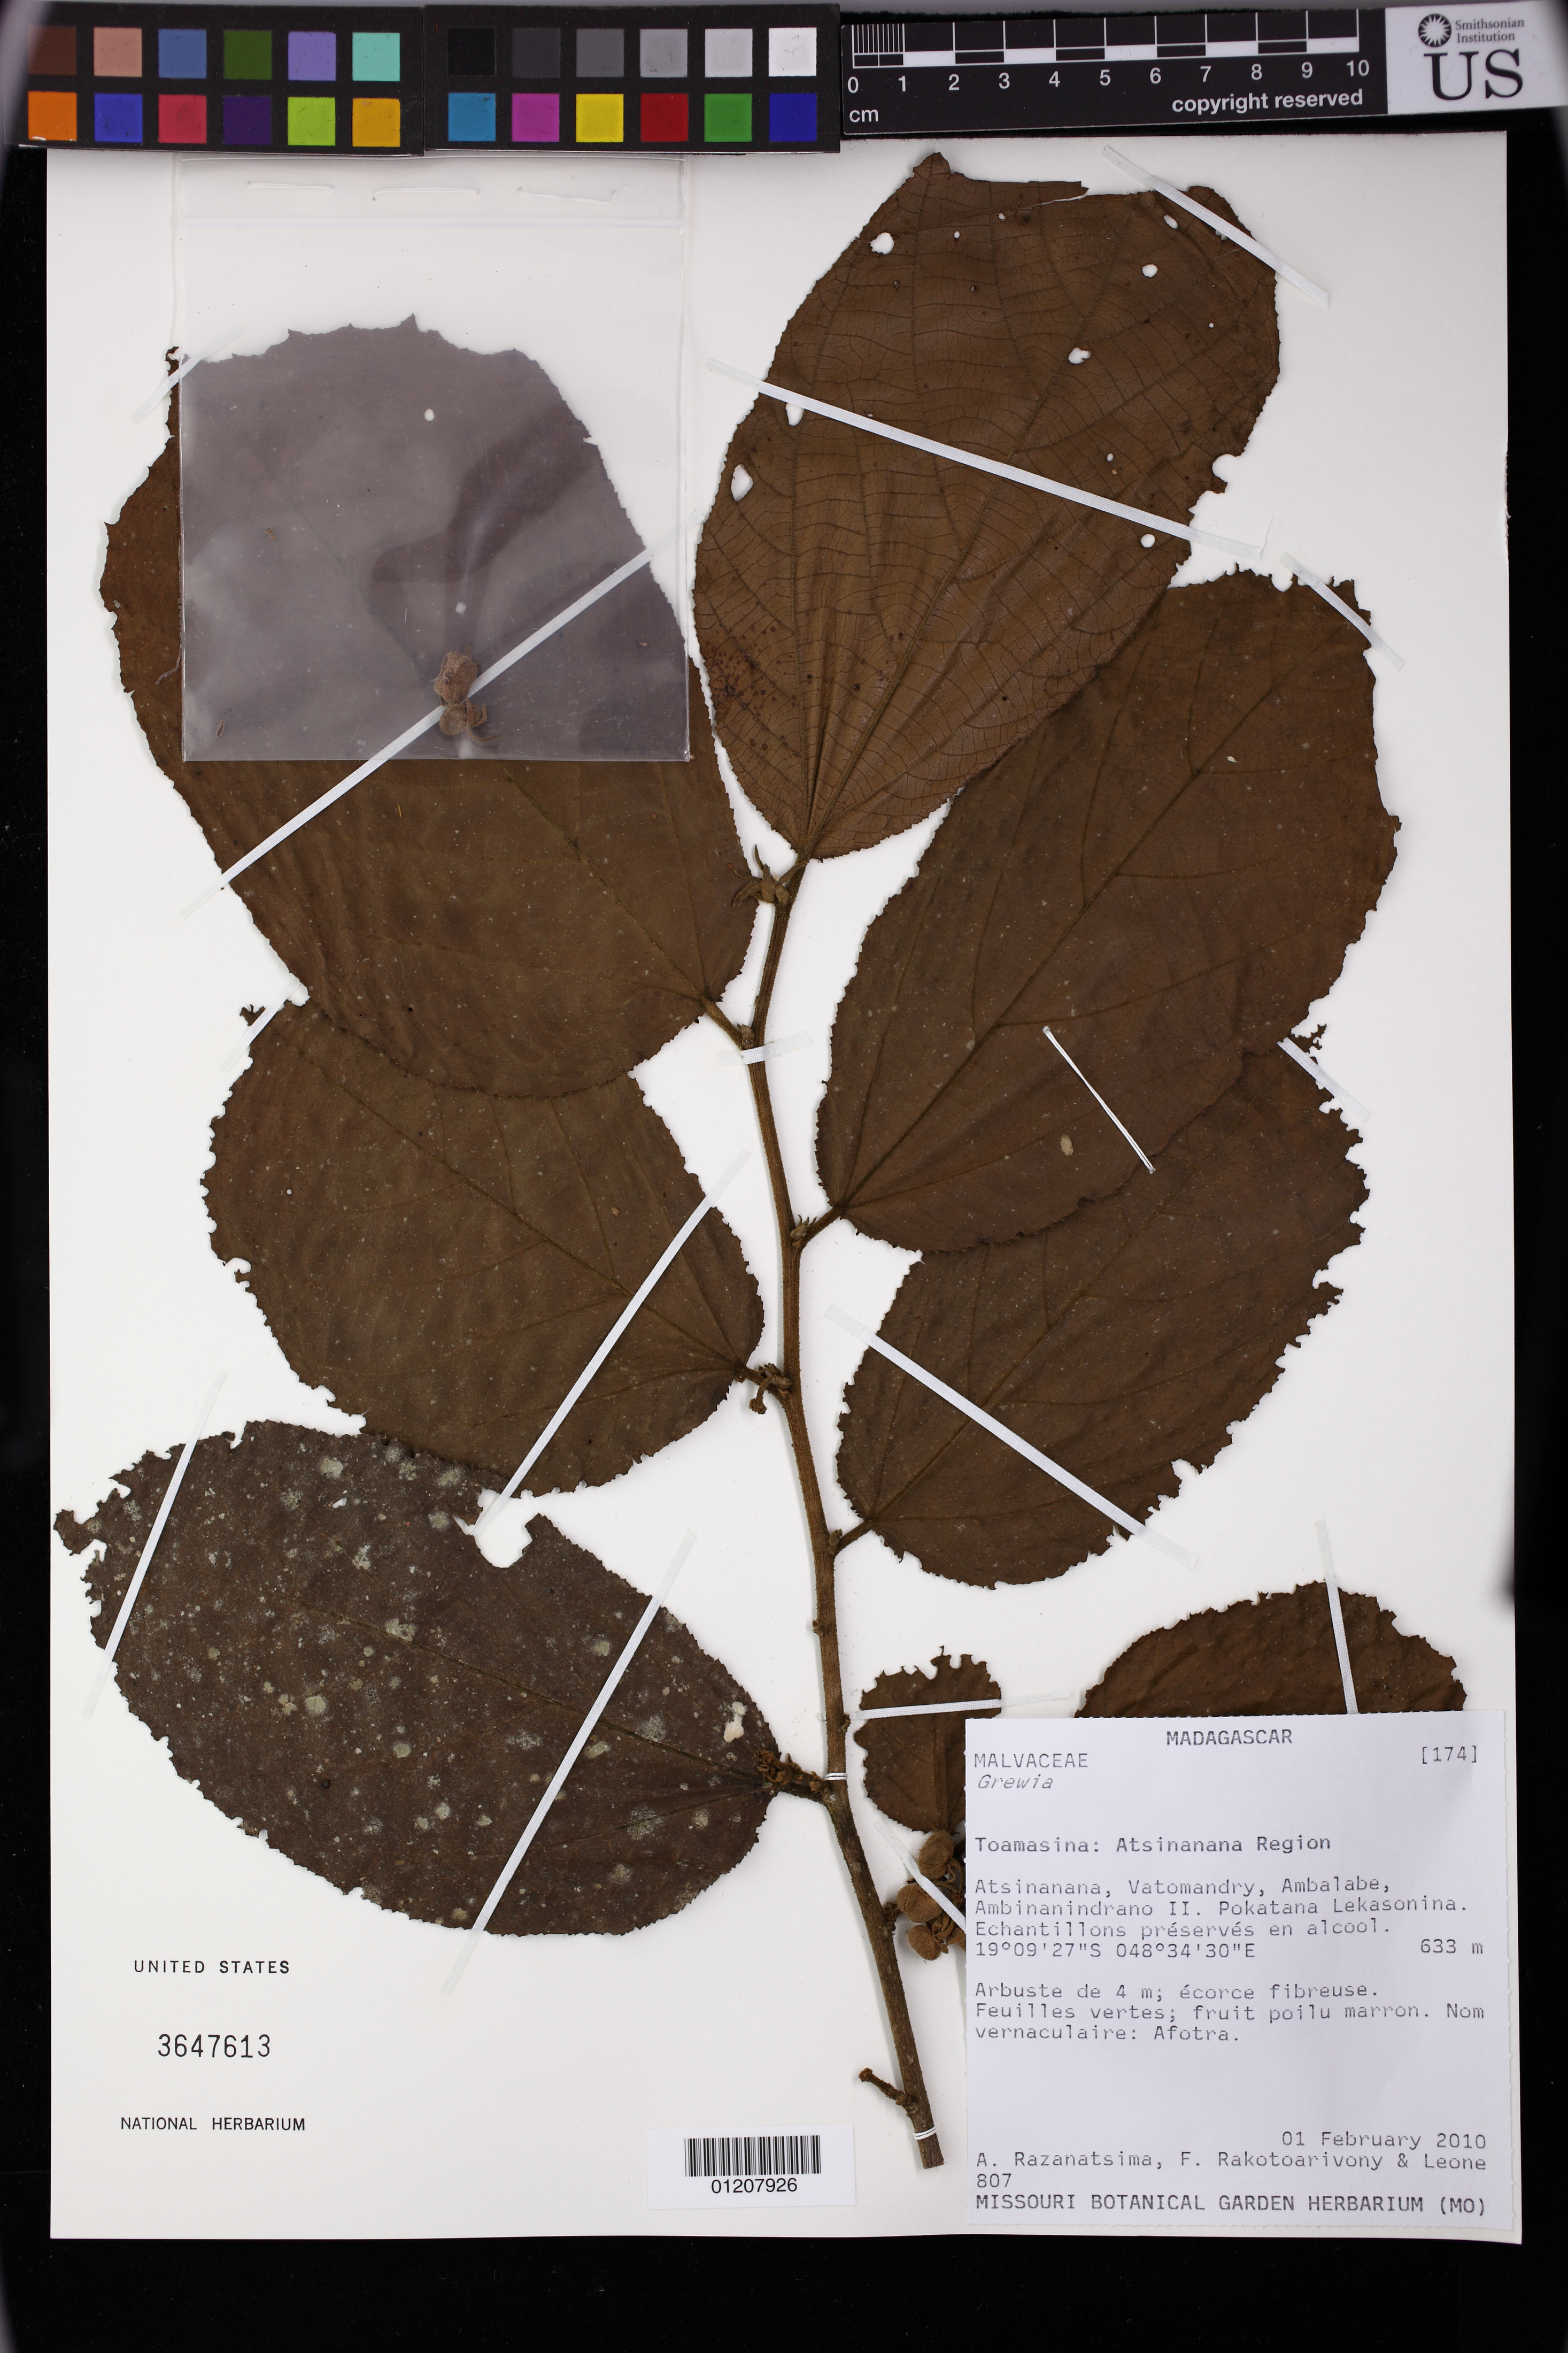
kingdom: Plantae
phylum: Tracheophyta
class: Magnoliopsida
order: Malvales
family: Malvaceae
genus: Grewia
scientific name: Grewia aprina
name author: Capuron & Mabb. ex Phillipson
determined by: Dorr, L. J., (BOT), Smithsonian Institution - National Museum of Natural History (UNITED STATES)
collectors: A. Razanatsima, F. Rakotoarivony & Leone, --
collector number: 807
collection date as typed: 02 Jan 2010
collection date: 2010-01-02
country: Madagascar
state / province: Atsinanana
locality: Toamasina: Atsinanana Region. Atsinanana, Vatomandry, Ambalabe, Ambinanindrano II. Pokatana Lekasonina.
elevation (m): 663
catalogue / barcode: US 3647613